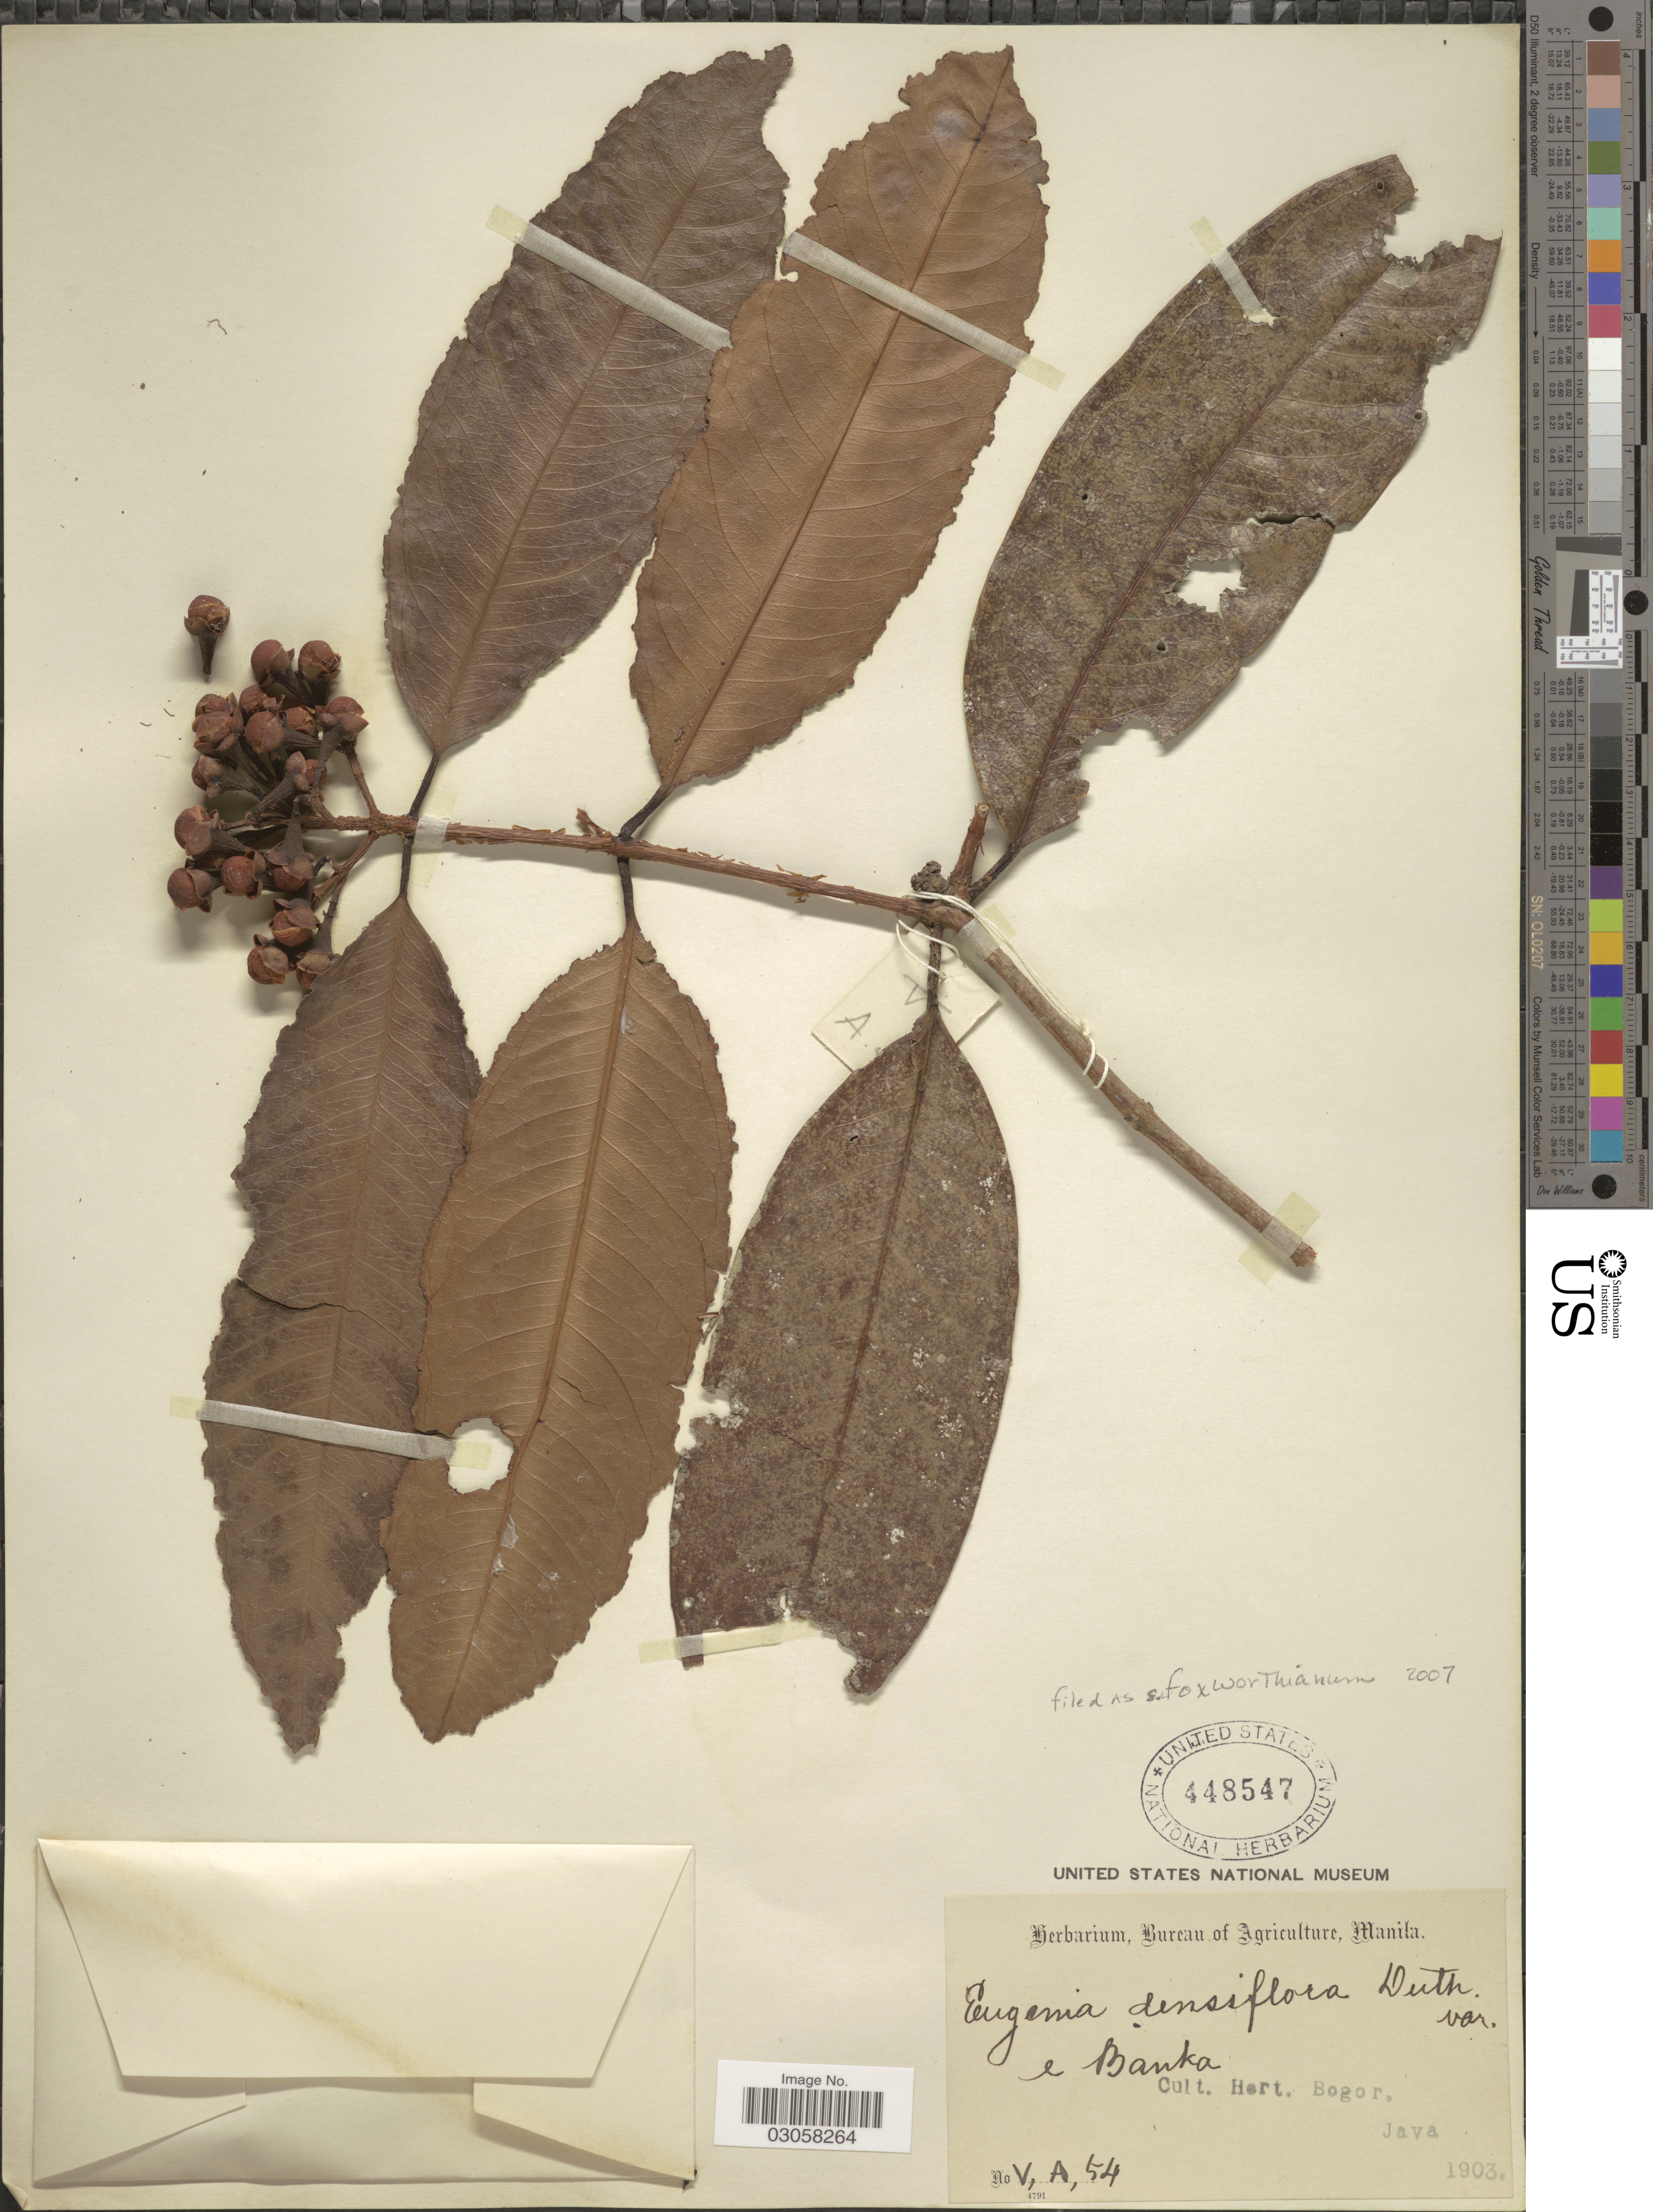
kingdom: Plantae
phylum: Tracheophyta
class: Magnoliopsida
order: Myrtales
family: Myrtaceae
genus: Syzygium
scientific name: Syzygium sp.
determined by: Strong, Mark T., (BOT), Smithsonian Institution - National Museum of Natural History (UNITED STATES)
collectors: Ex herb. Bureau of Agriculture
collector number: V,A,54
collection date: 1903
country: Indonesia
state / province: Java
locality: Cult. Hort. Bogor. Java.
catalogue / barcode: US 448547